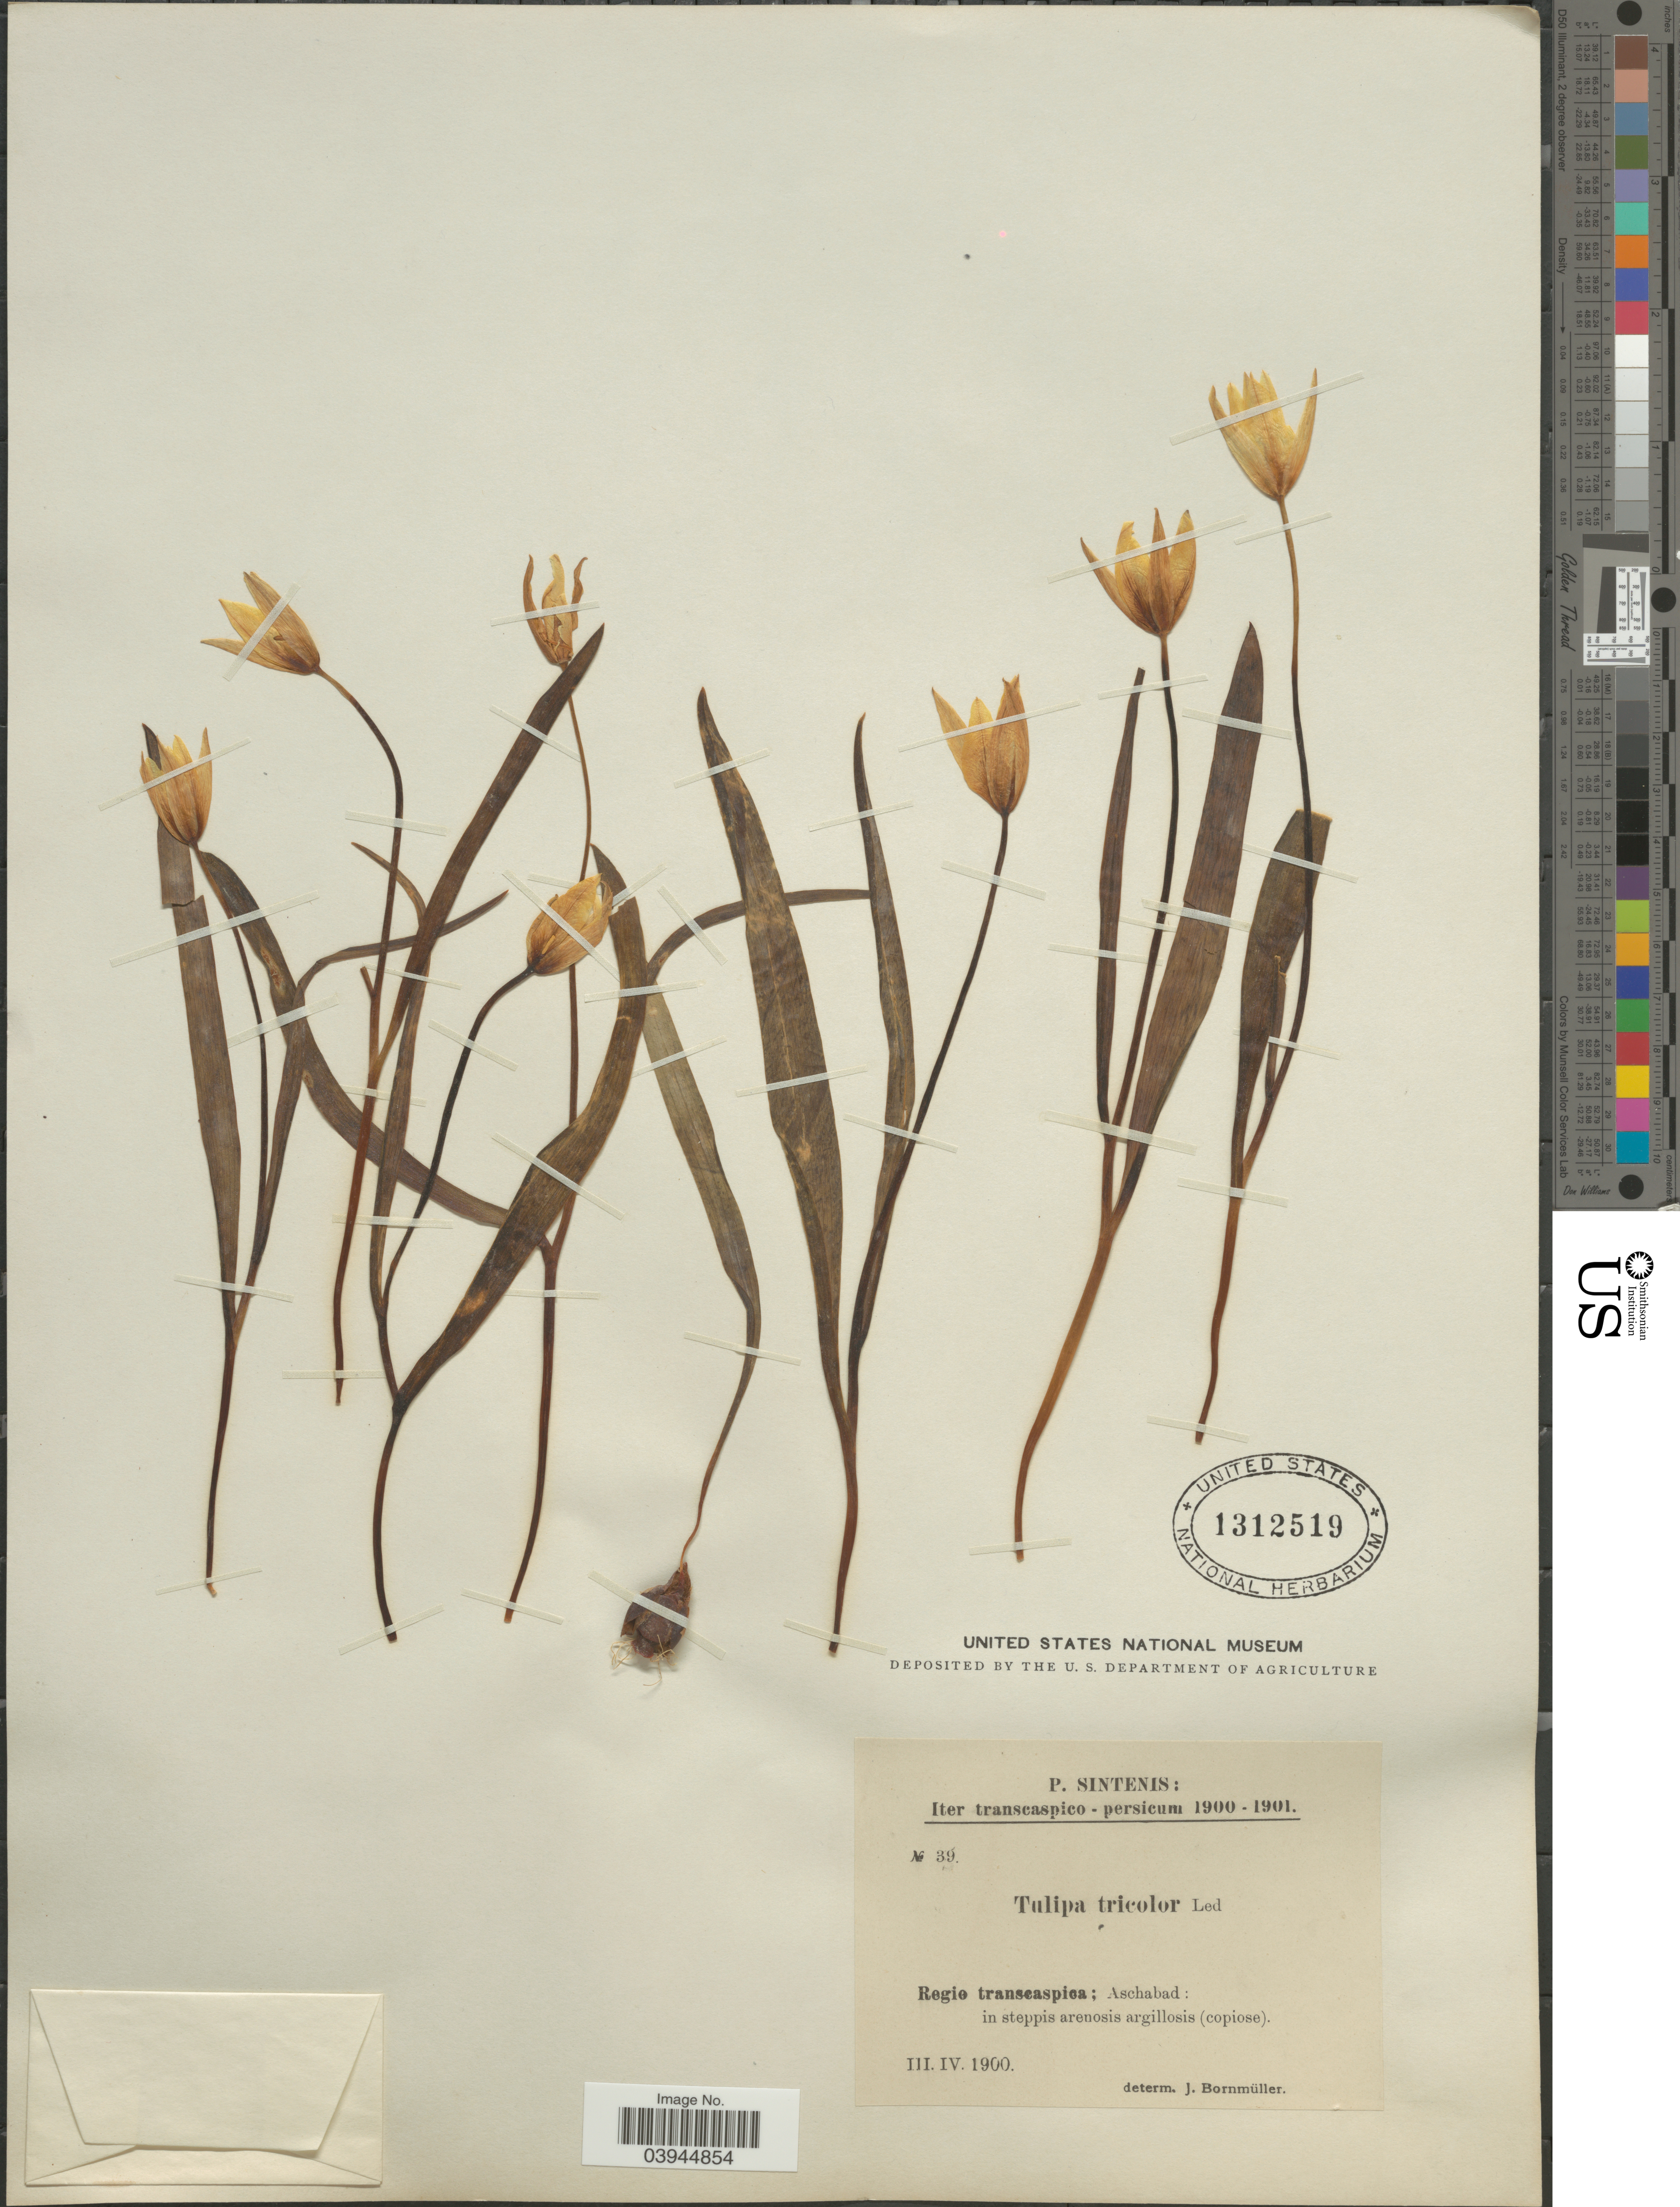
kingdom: Plantae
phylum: Tracheophyta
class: Liliopsida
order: Liliales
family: Liliaceae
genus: Tulipa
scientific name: Tulipa tricolor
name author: Ledeb.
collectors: P. Sintenis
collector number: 39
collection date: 1900-03/1900-04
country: Turkmenistan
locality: Regio transcaspica; Aschabad; in steppis arenosis argillosis (copiose).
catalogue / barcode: US 1312519